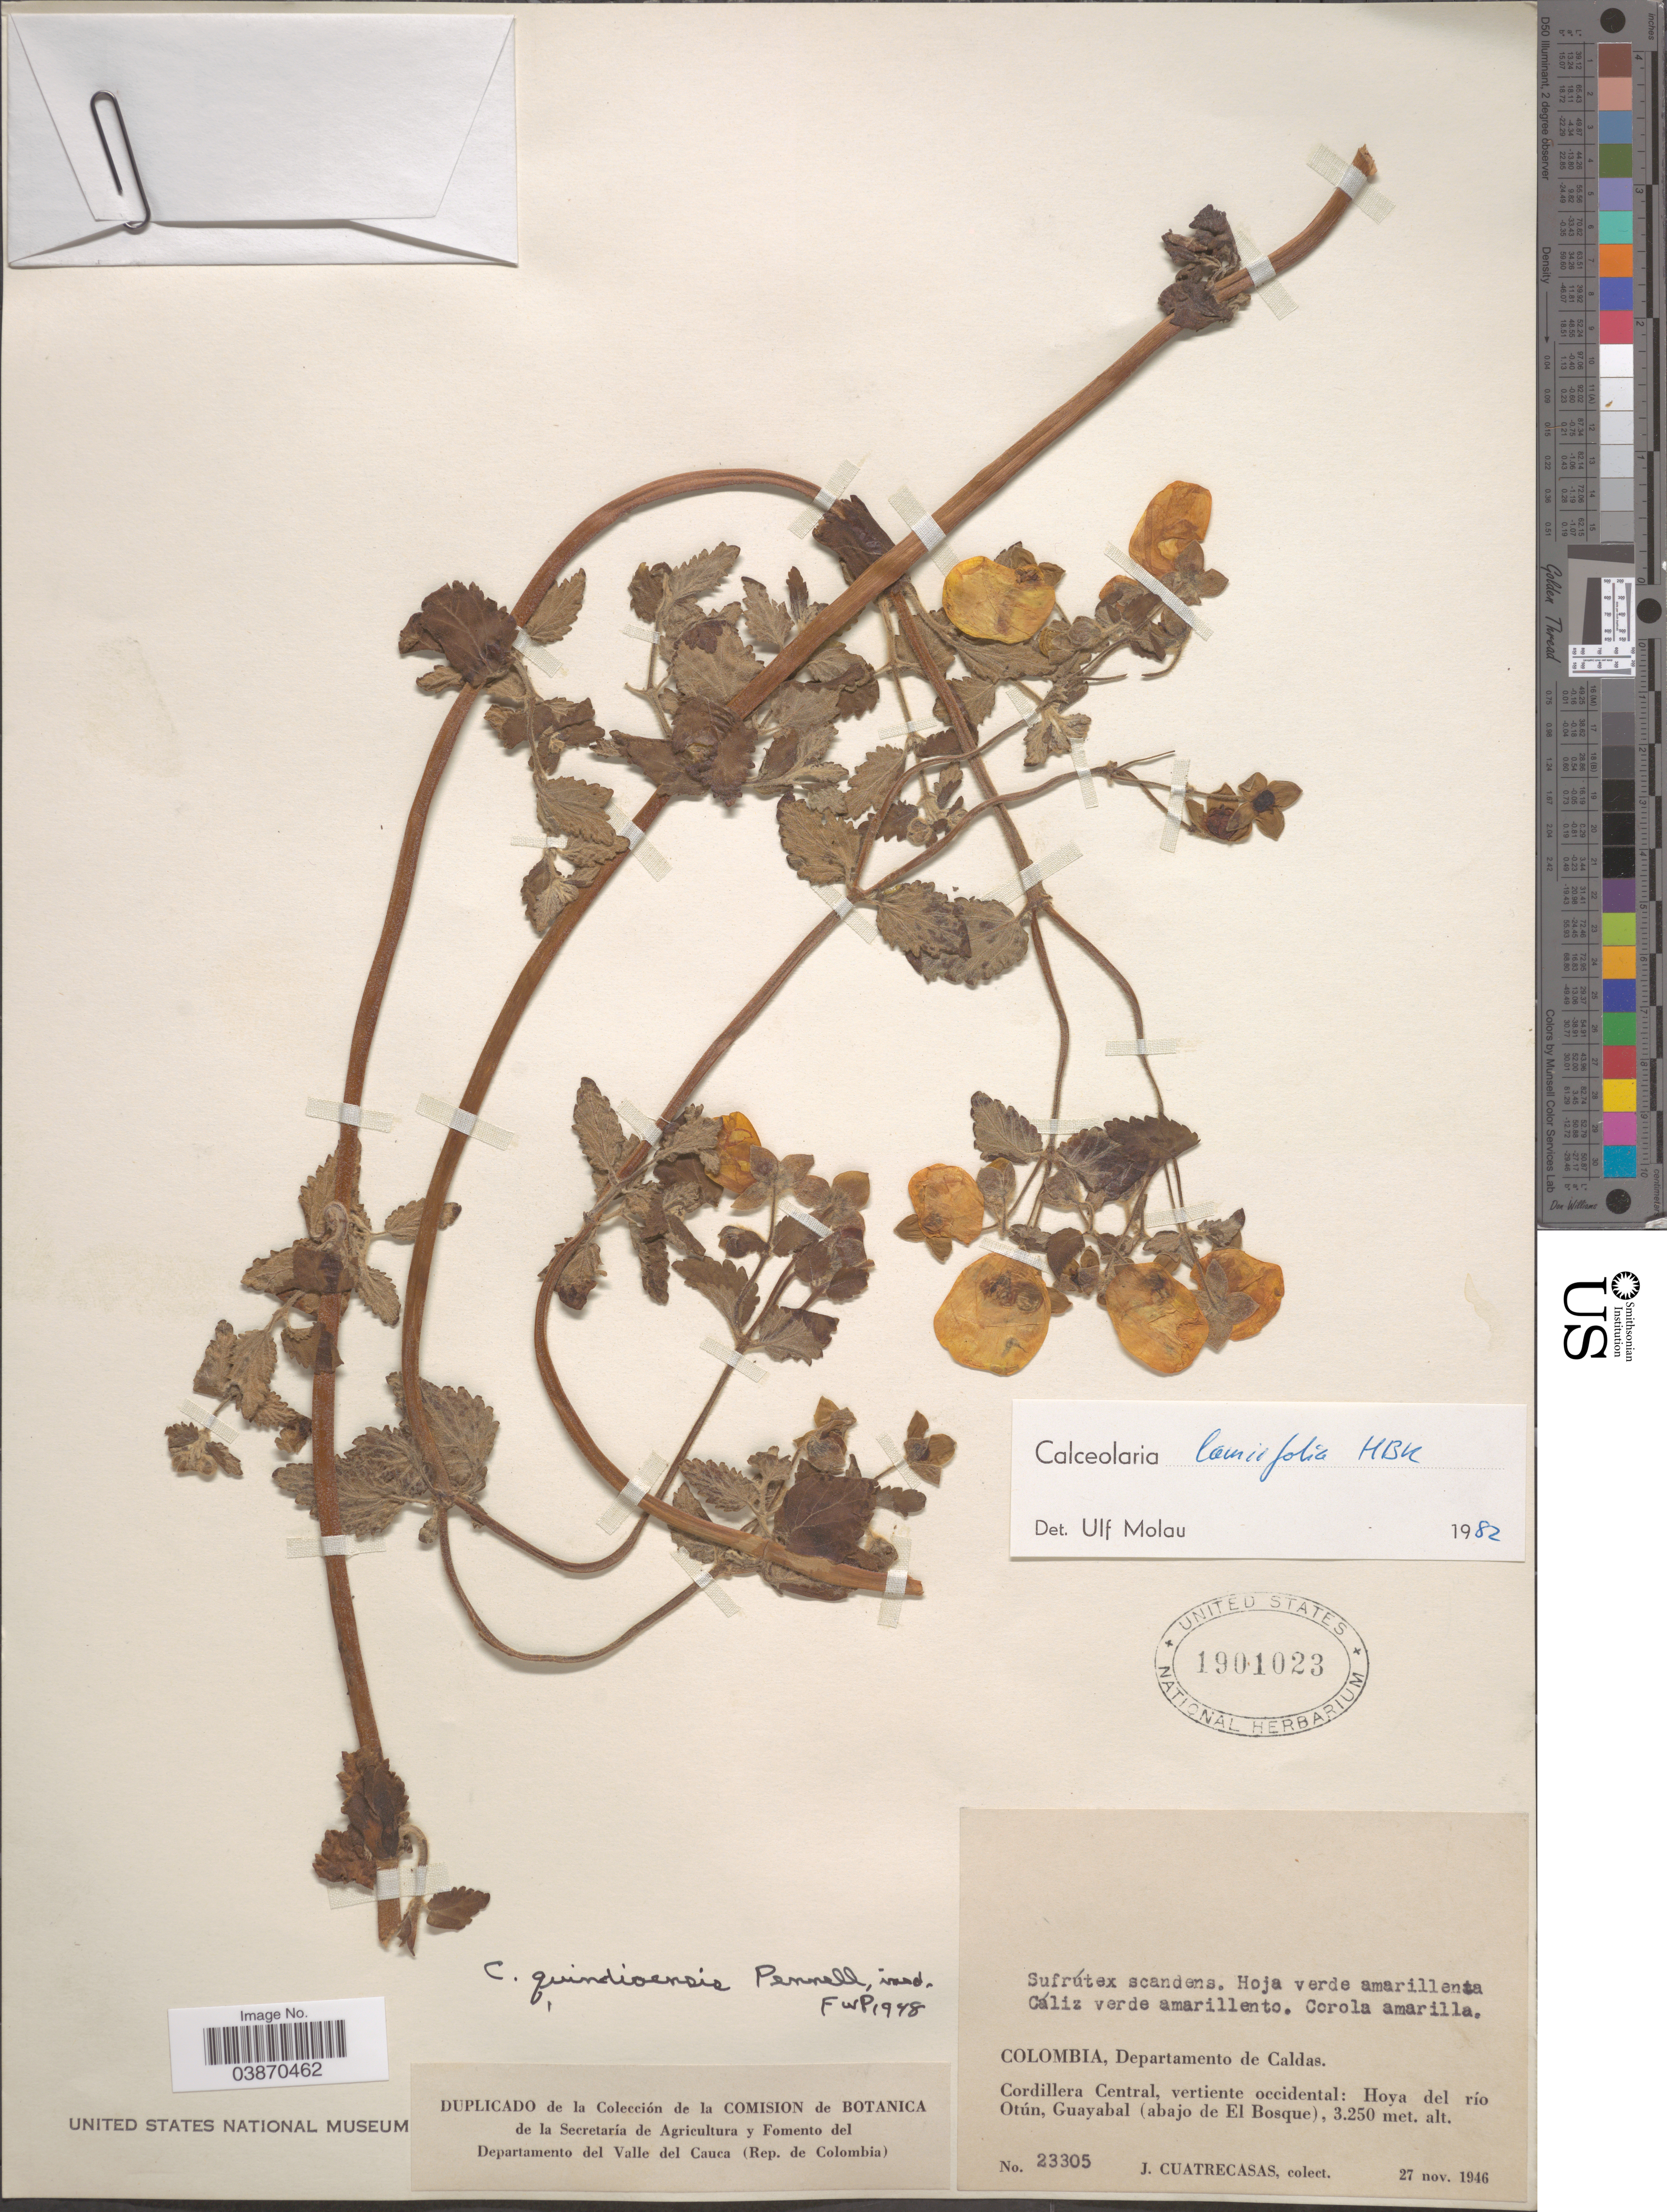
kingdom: Plantae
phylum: Tracheophyta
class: Magnoliopsida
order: Lamiales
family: Calceolariaceae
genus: Calceolaria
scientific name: Calceolaria lamiifolia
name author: Kunth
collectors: J. Cuatrecasas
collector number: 23305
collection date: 1946-11-27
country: Colombia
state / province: Caldas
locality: Departamento de Caldas. Cordillera Central, vertiente occidental: Hoya del río Otún, Guayabal (abajo de El Bosque).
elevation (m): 3250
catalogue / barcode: US 1901023